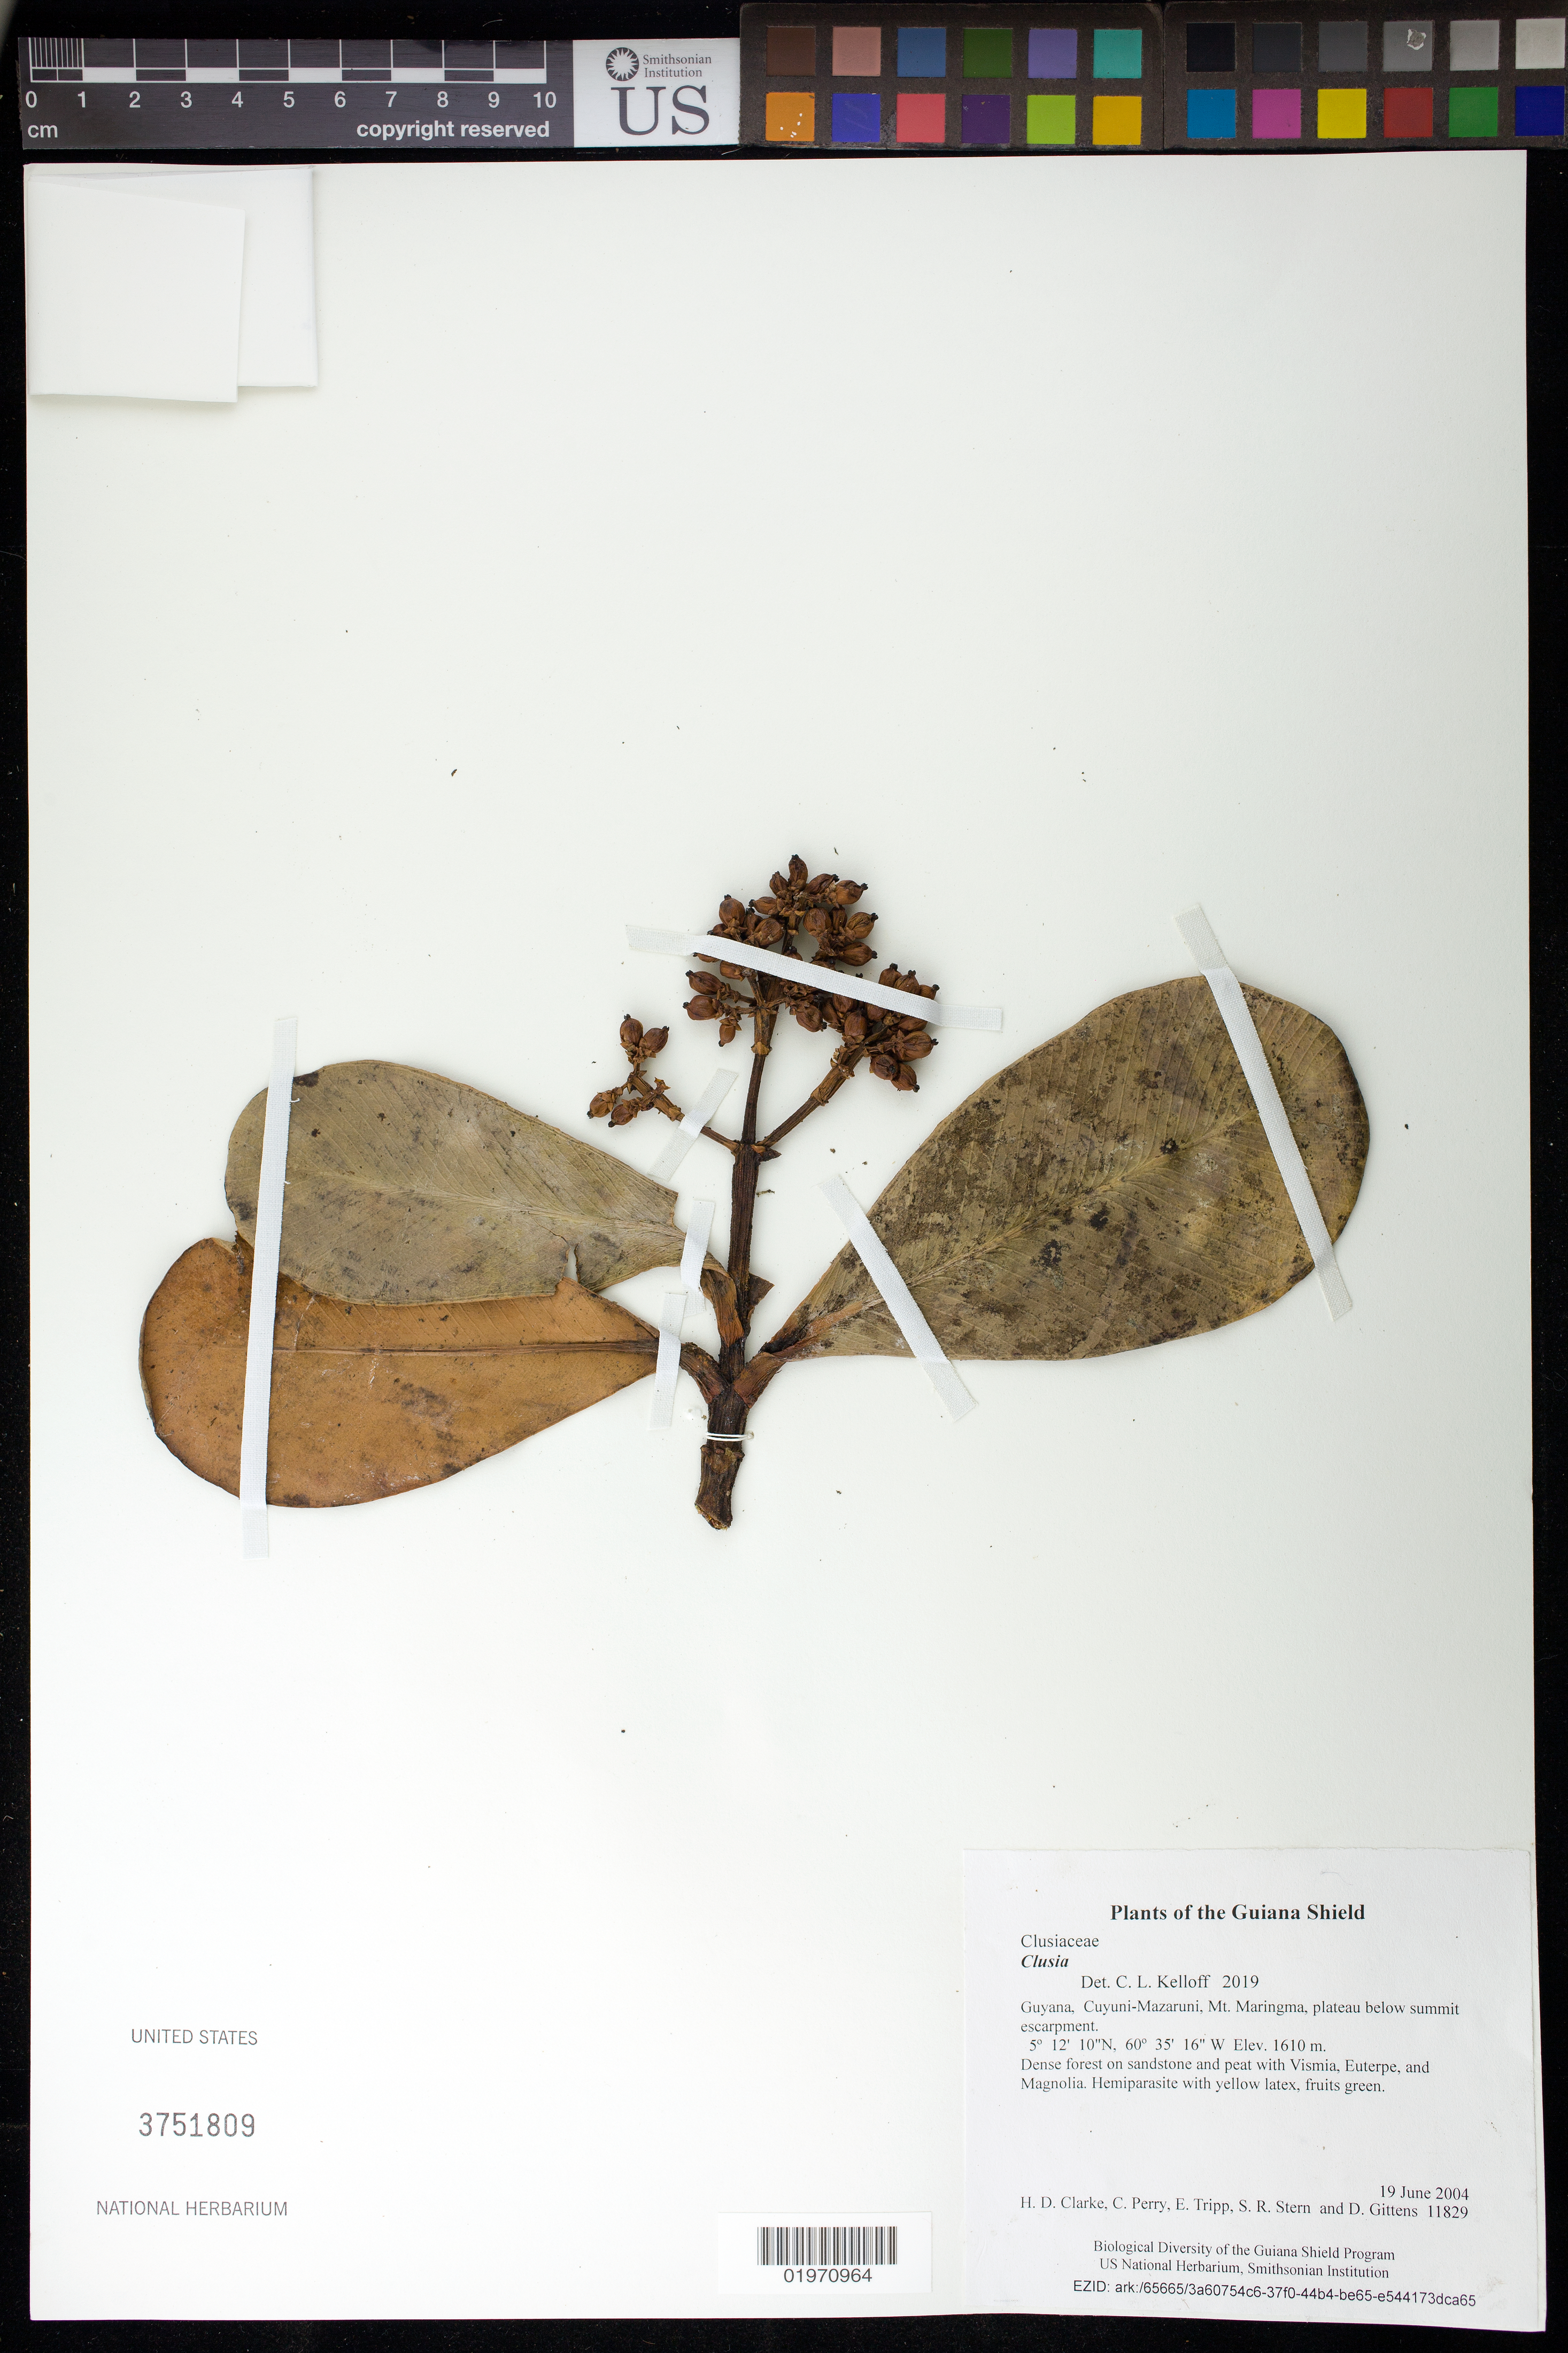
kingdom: Plantae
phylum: Tracheophyta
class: Magnoliopsida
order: Malpighiales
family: Clusiaceae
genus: Clusia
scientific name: Clusia sp.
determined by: Kelloff, C. L.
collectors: H. D. Clarke, C. Perry, E. Tripp, S. R. Stern & D. Gittens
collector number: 11829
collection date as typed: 19 June 2004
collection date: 2004-06-19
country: Guyana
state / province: Cuyuni-Mazaruni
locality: Mt. Maringma, plateau below summit escarpment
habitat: Dense forest on sandstone and peat with Vismia, Euterpe, and Magnolia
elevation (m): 1610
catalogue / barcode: US 3751809